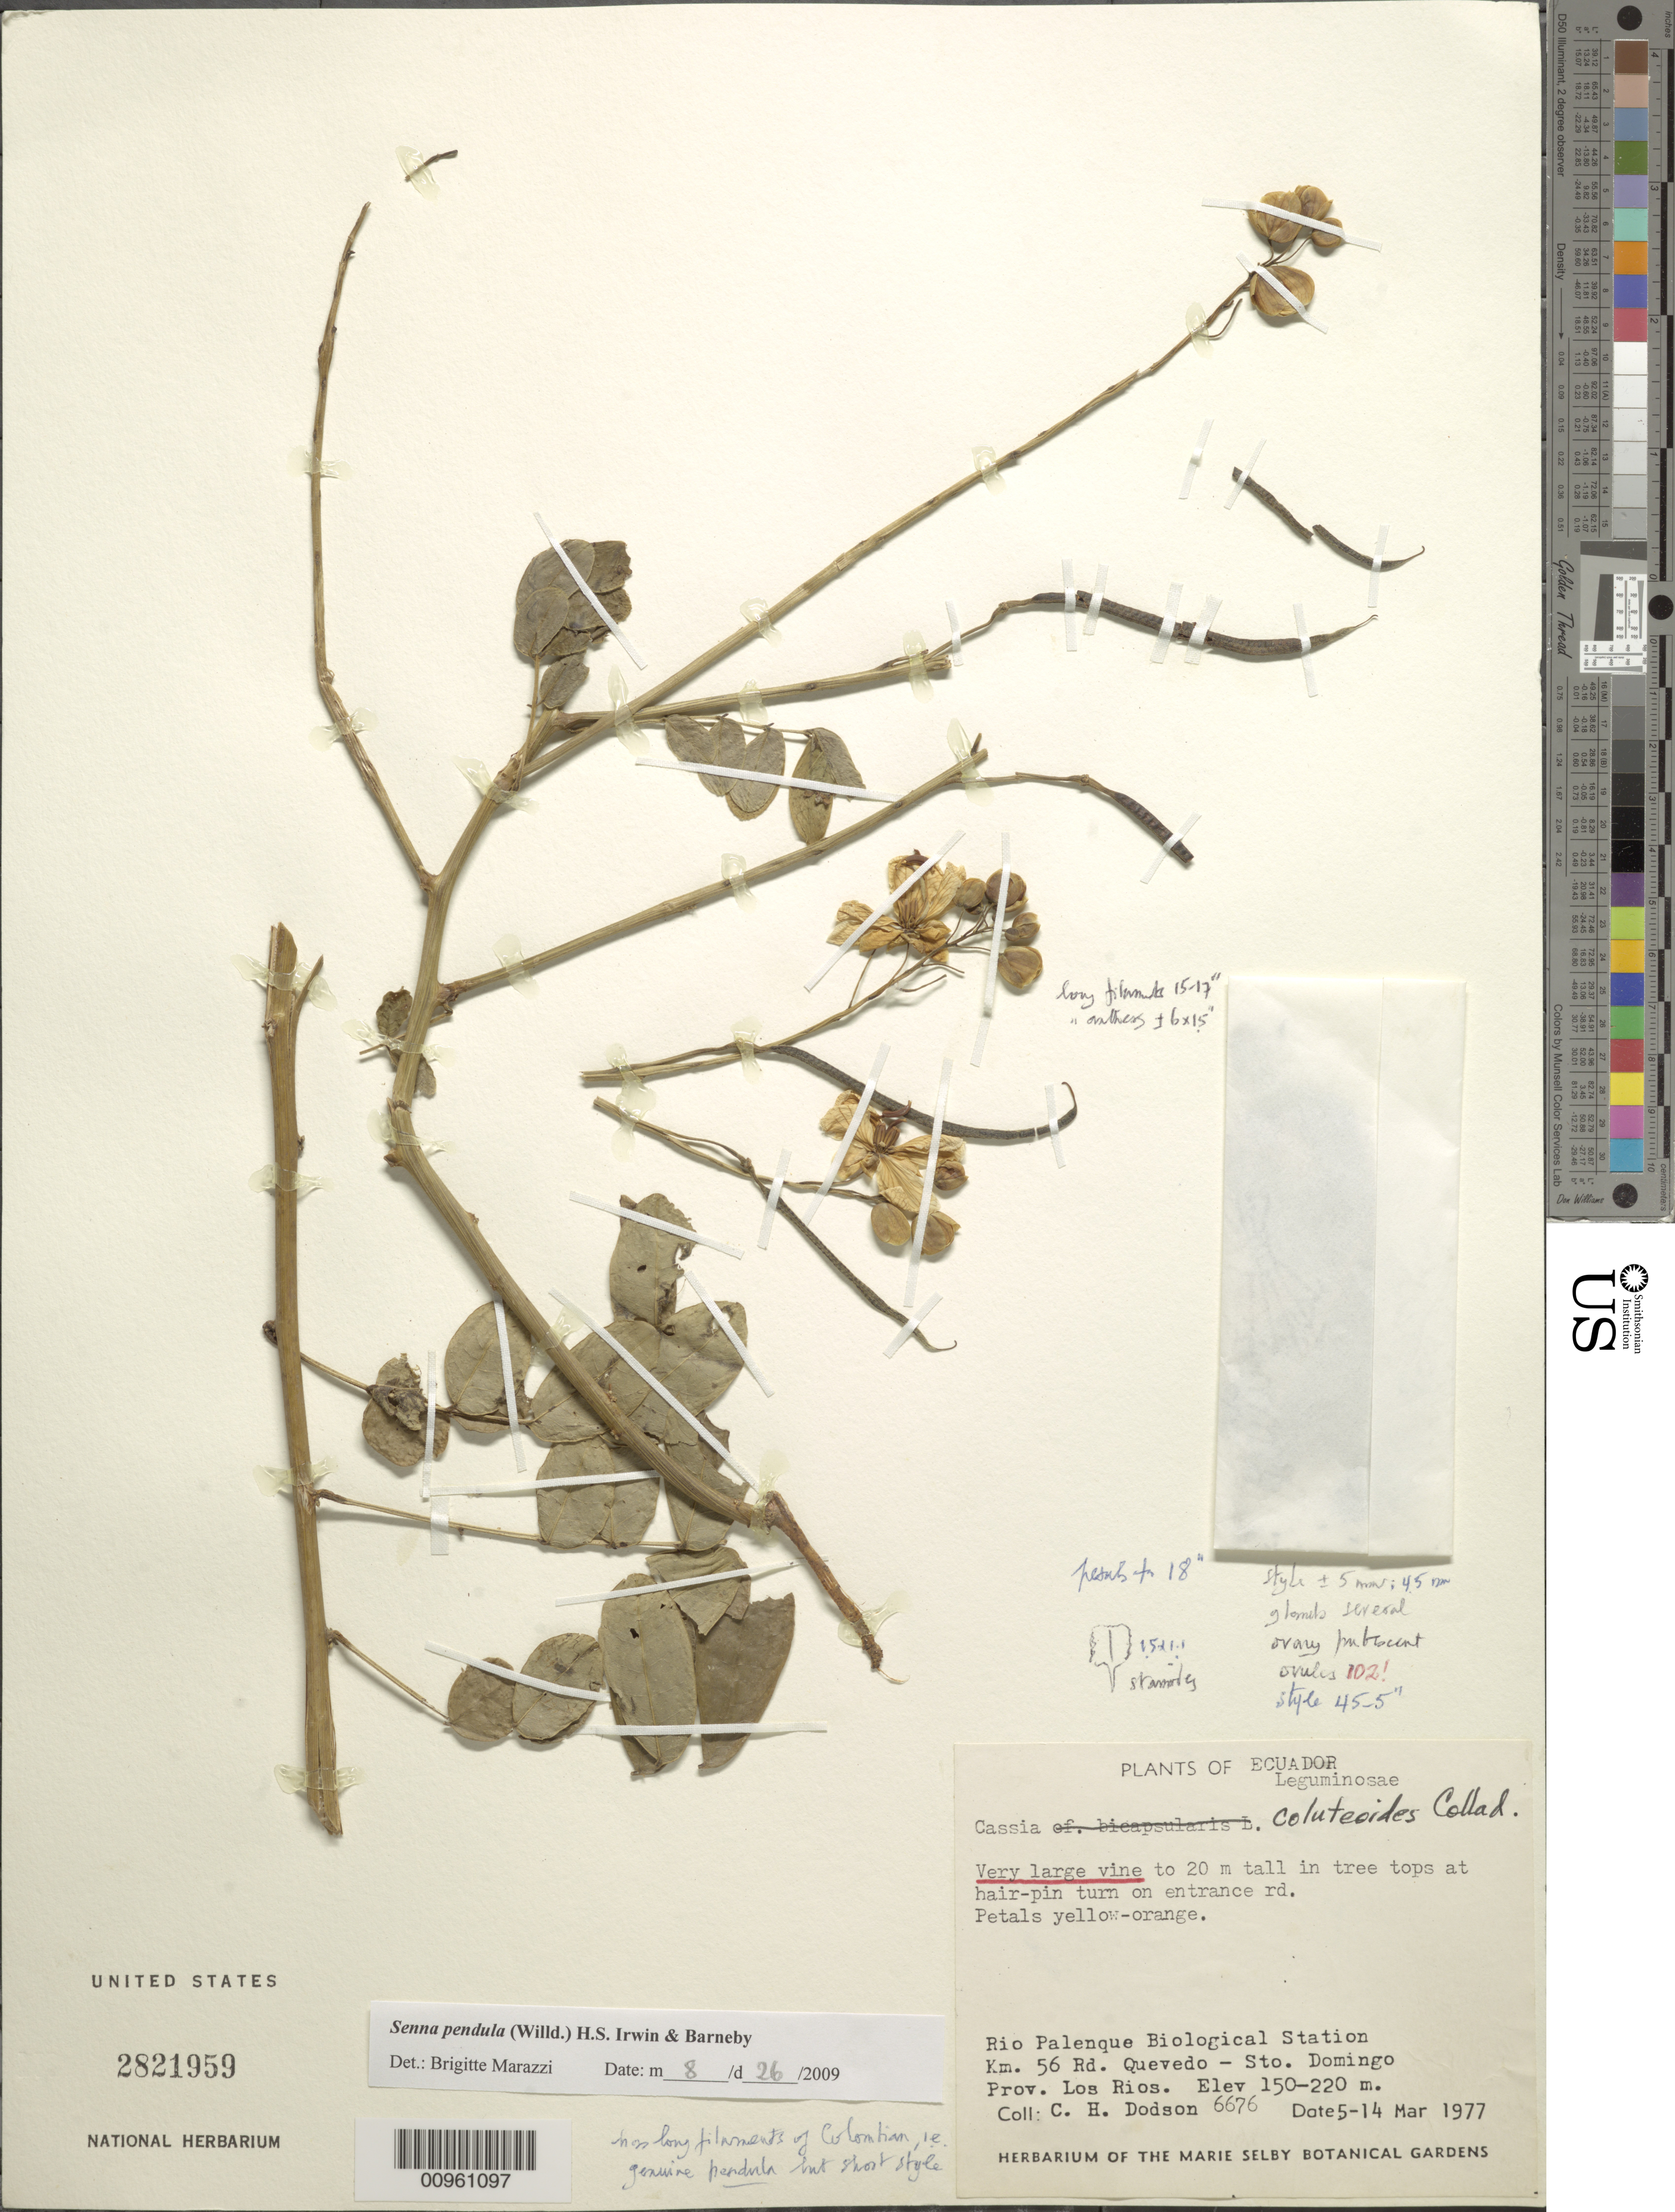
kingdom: Plantae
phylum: Tracheophyta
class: Magnoliopsida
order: Fabales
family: Fabaceae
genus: Senna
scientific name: Senna pendula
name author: (Humb. & Bonpl. ex Willd.) H.S. Irwin & Barneby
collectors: C. H. Dodson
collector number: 6676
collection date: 1977-03-05/1977-03-14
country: Ecuador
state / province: Los Ríos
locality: Rio Palenque Biological Station Km 56 Rd. Quevedo- Sto. Domingo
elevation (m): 150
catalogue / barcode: US 2821959